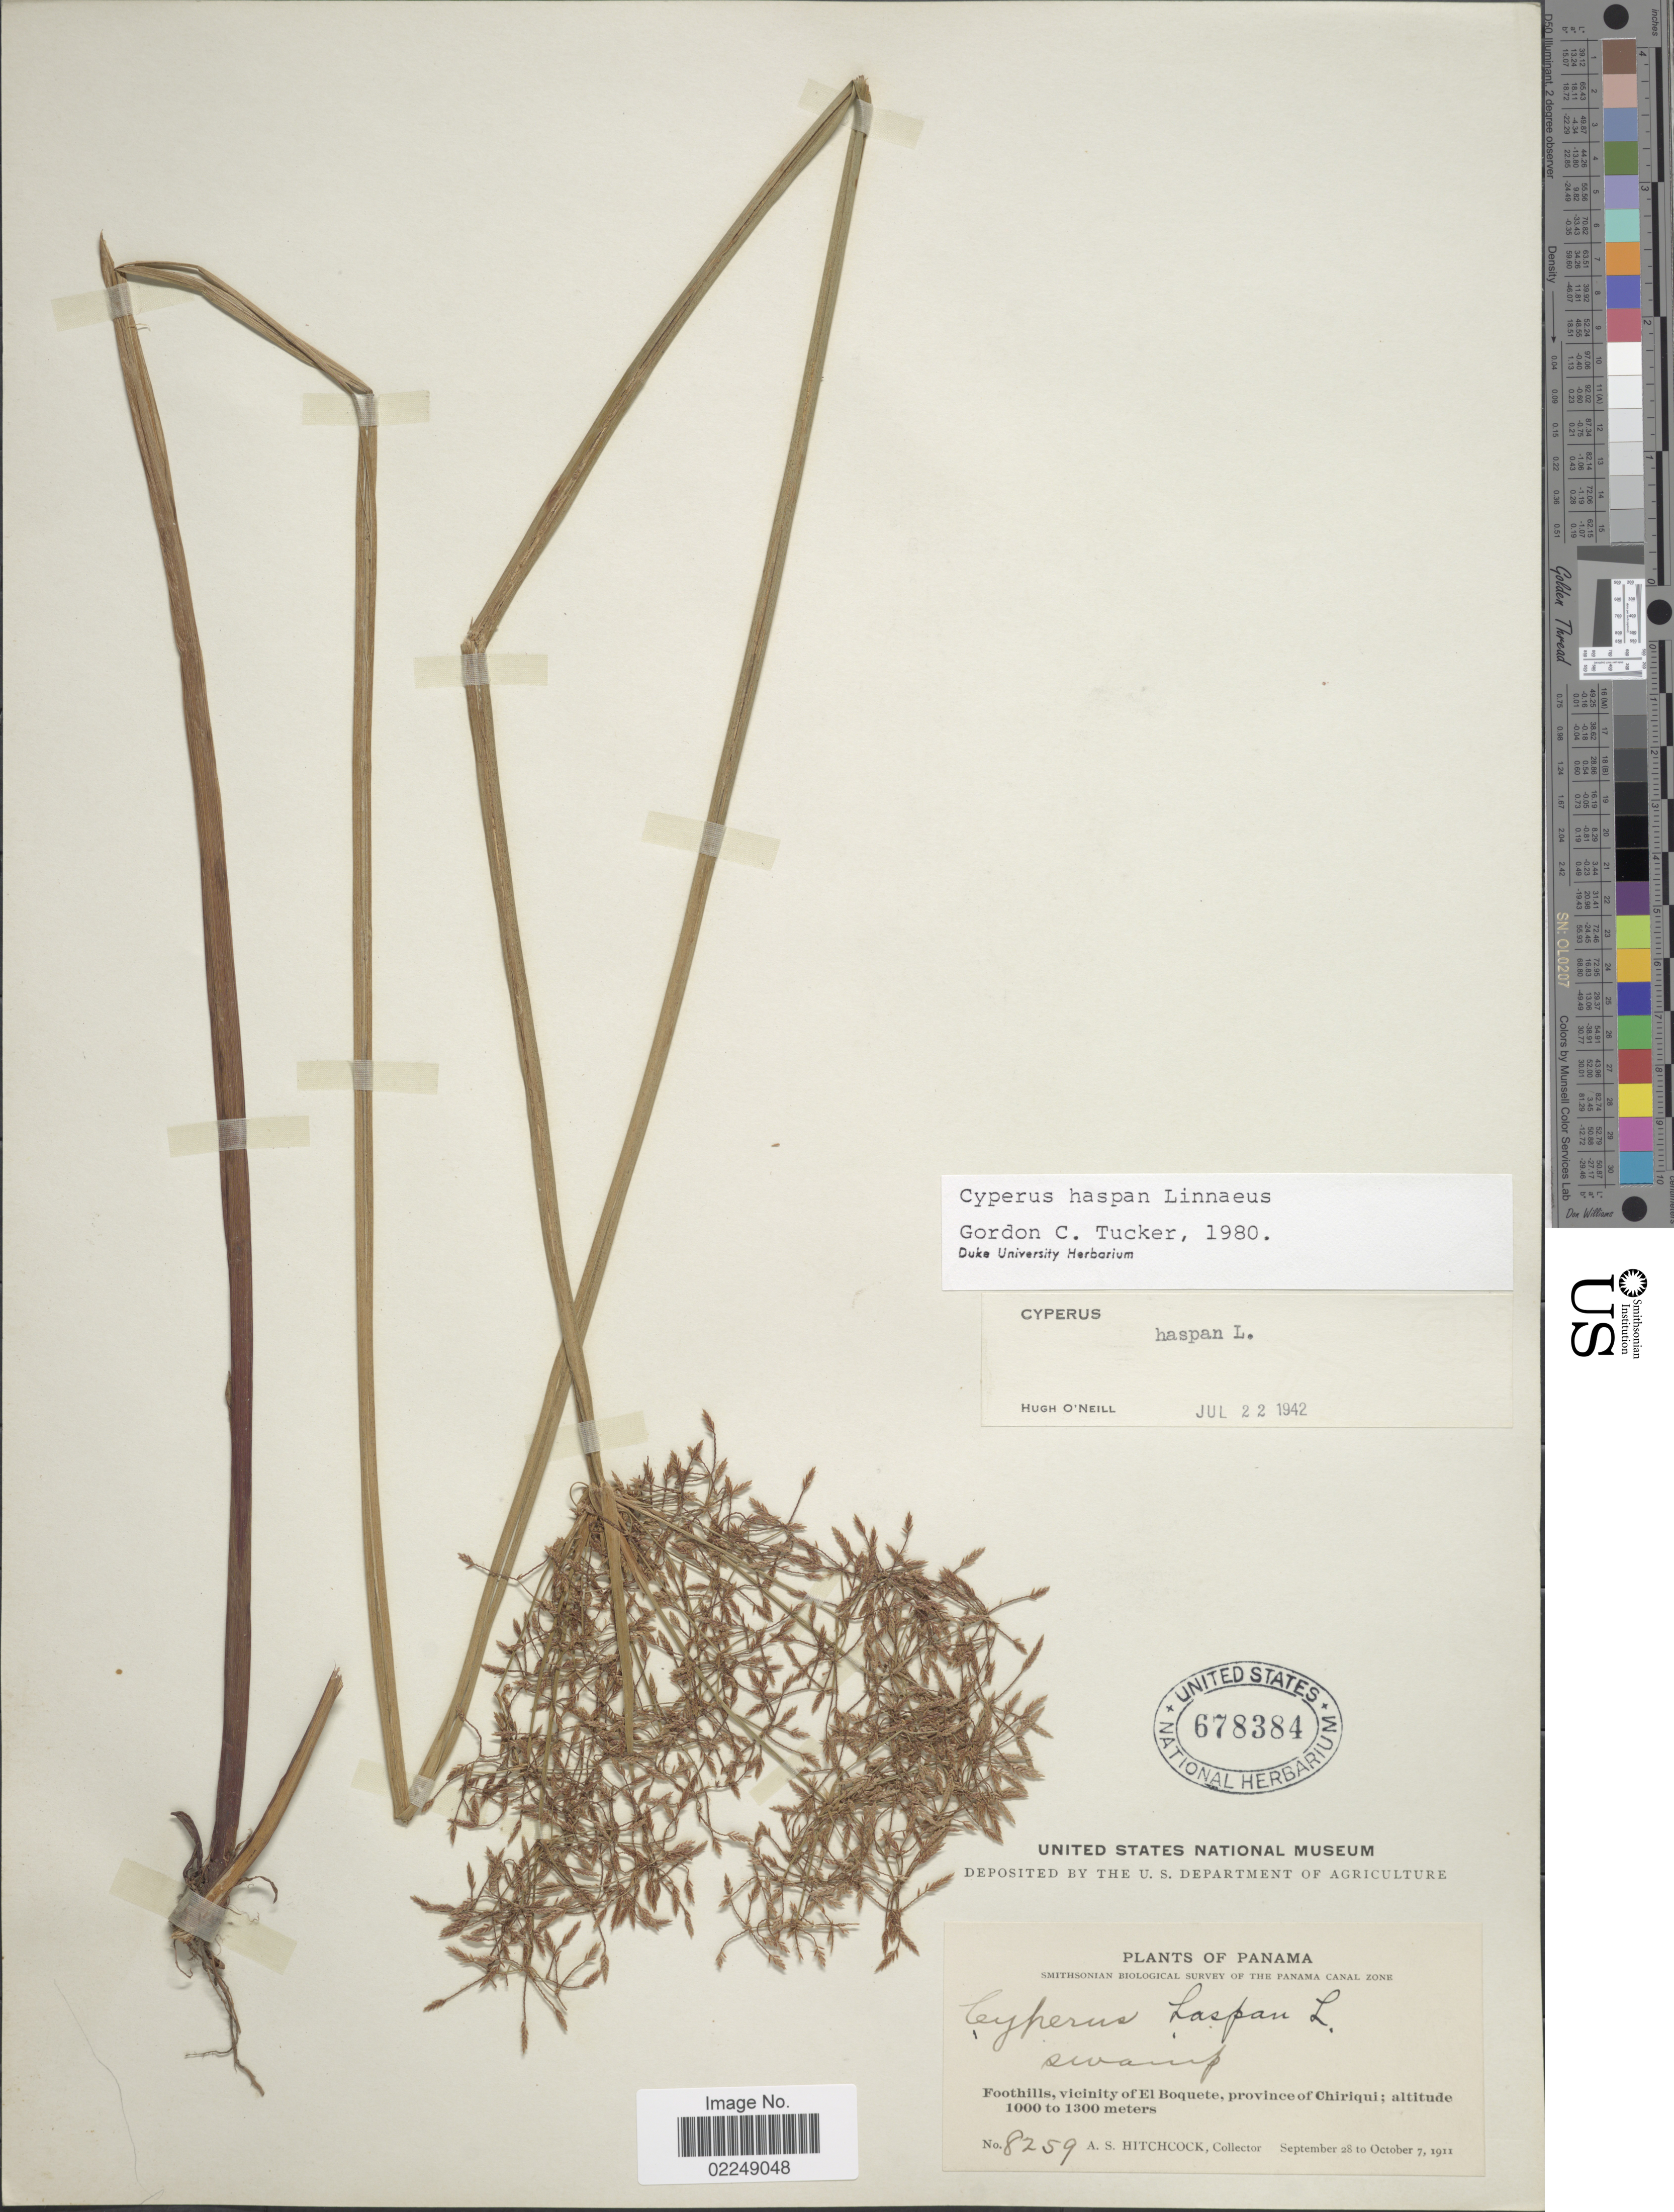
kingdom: Plantae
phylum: Tracheophyta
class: Liliopsida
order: Poales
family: Cyperaceae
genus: Cyperus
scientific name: Cyperus haspan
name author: L.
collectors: A. S. Hitchcock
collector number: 8259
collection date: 1911-09-28/1911-10-07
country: Panama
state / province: Chiriqui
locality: Foothills, vicinity of El Boquete, province of Chiriqui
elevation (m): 1000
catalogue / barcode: US 678384